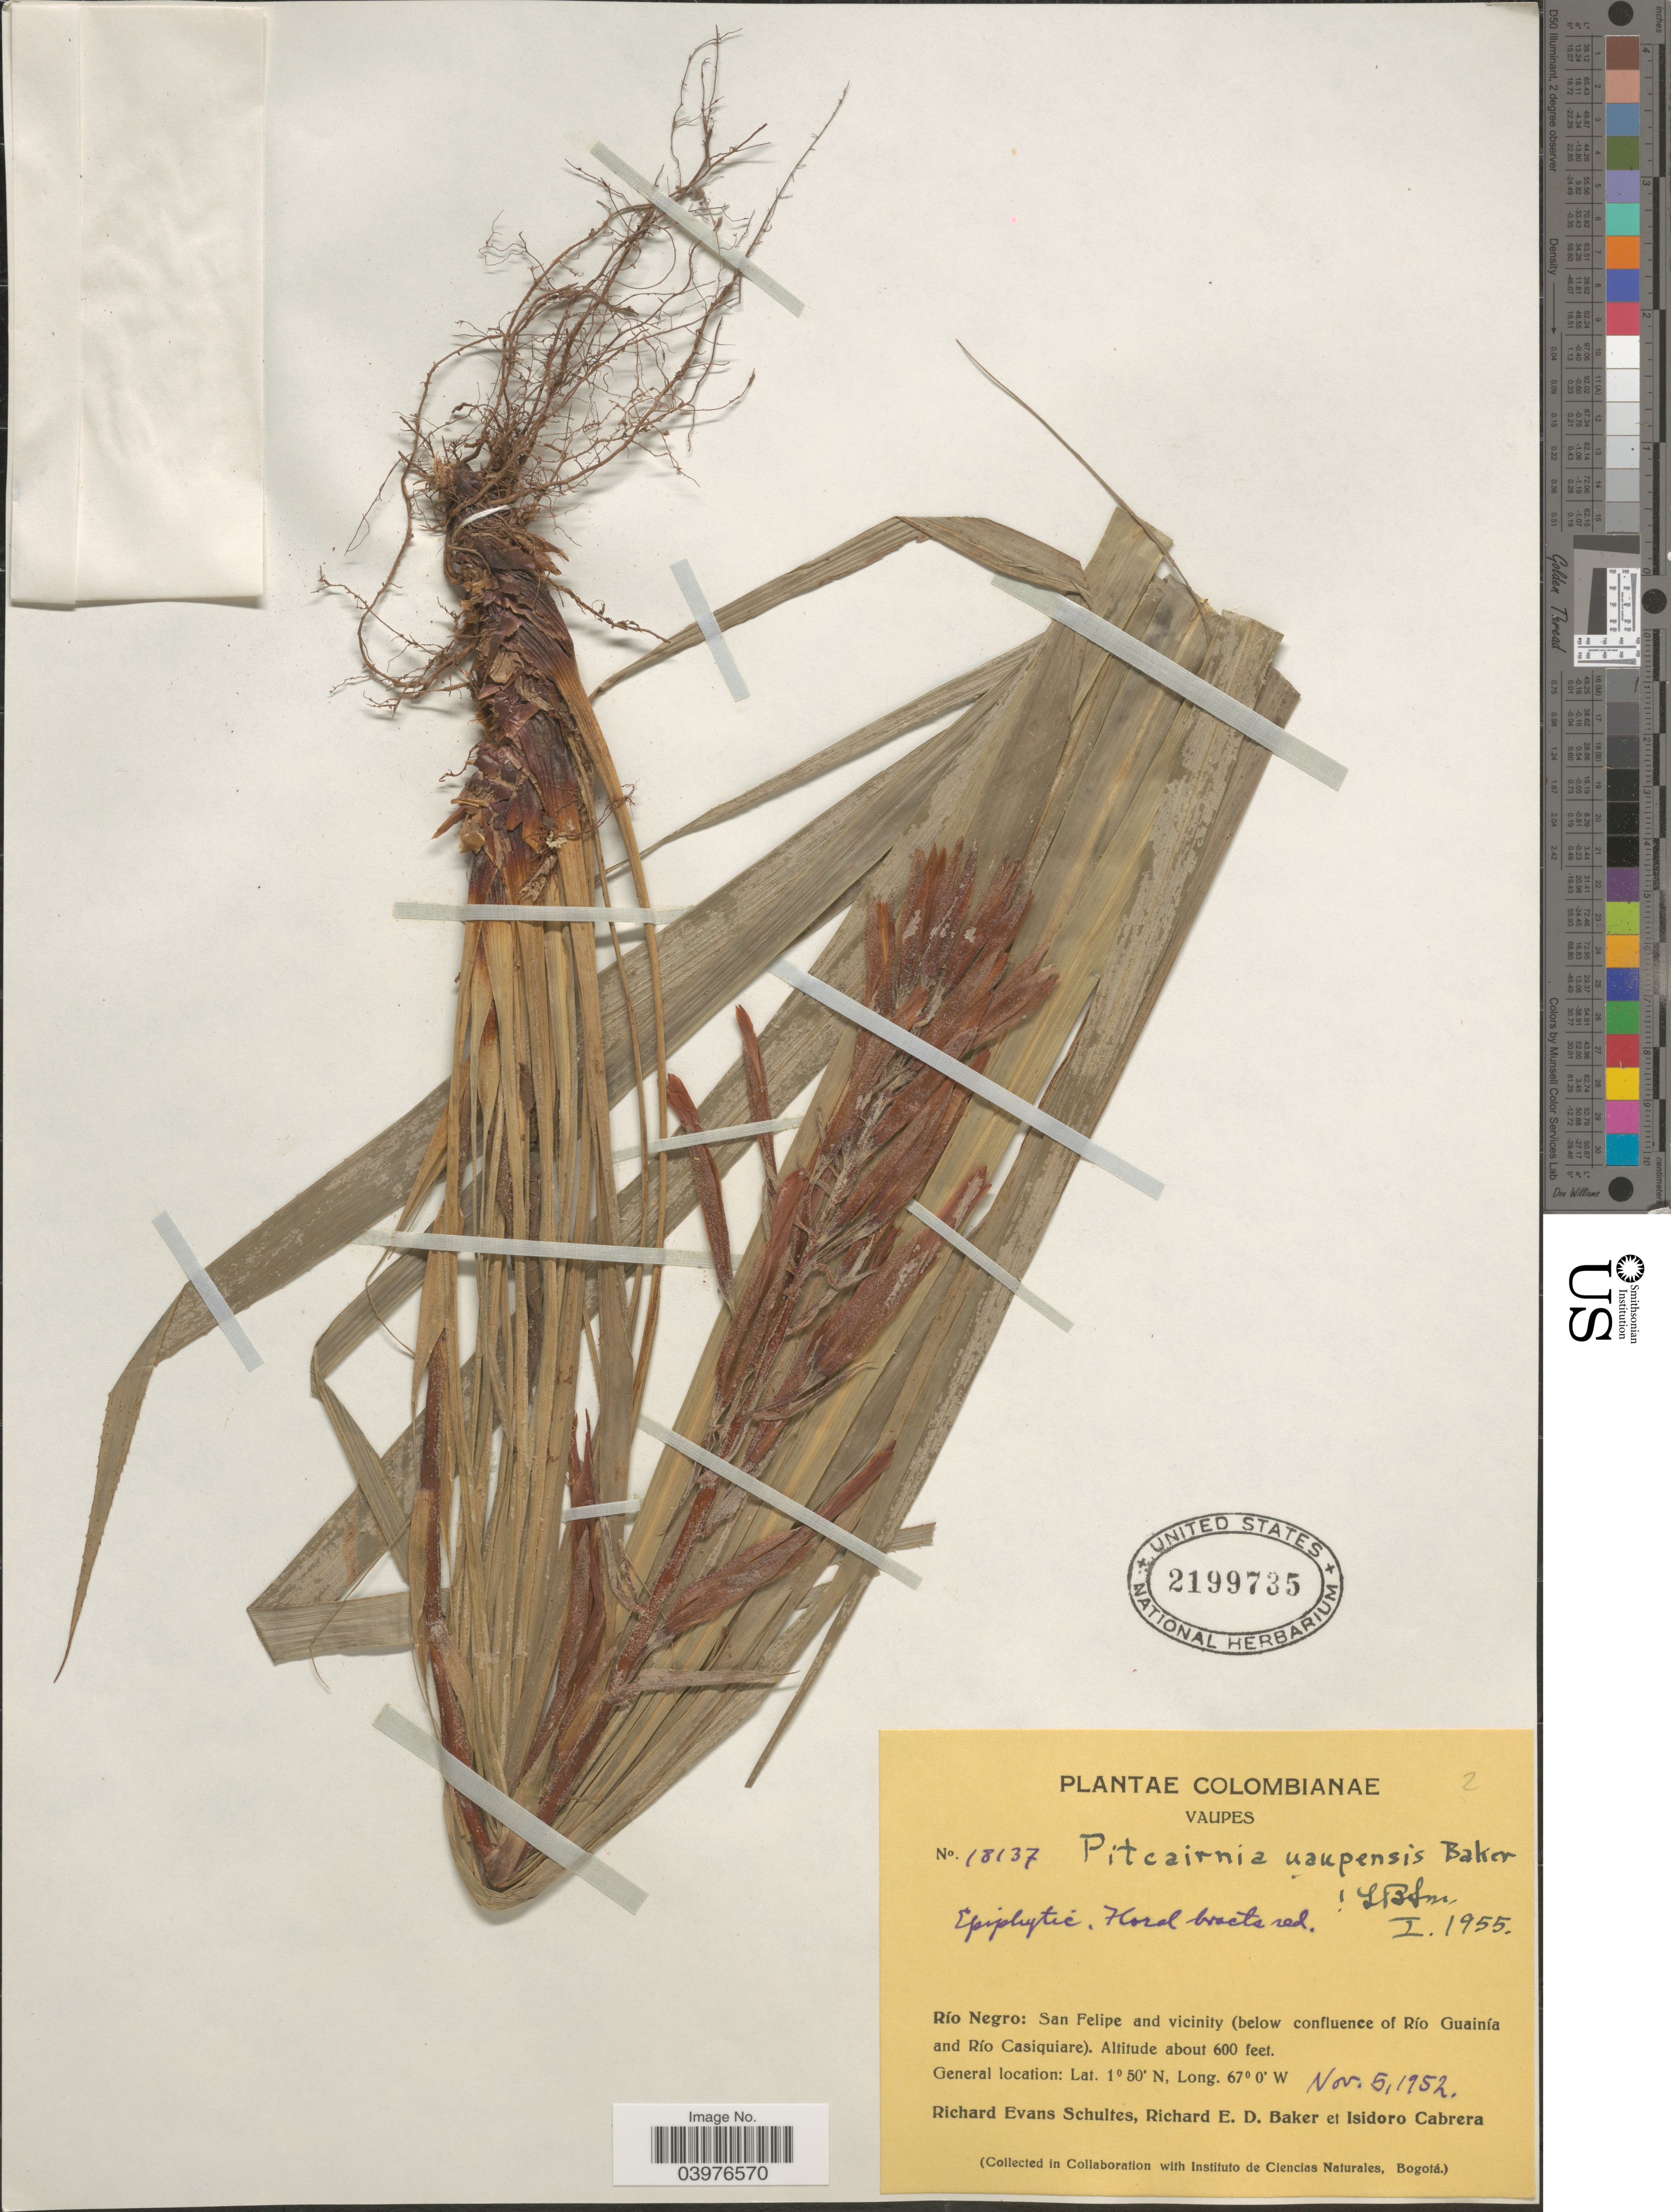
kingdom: Plantae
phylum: Tracheophyta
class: Liliopsida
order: Poales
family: Bromeliaceae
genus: Pitcairnia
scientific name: Pitcairnia uaupensis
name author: Baker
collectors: R. E. Schultes, R. A. Baker & I. Cabrera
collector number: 18137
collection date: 1952-11-05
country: Colombia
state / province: Vaupés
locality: Río Negro: San Felipe and vicinity (below confluence of Río Guainía and Río Casiquiare).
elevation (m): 183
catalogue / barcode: US 2199735